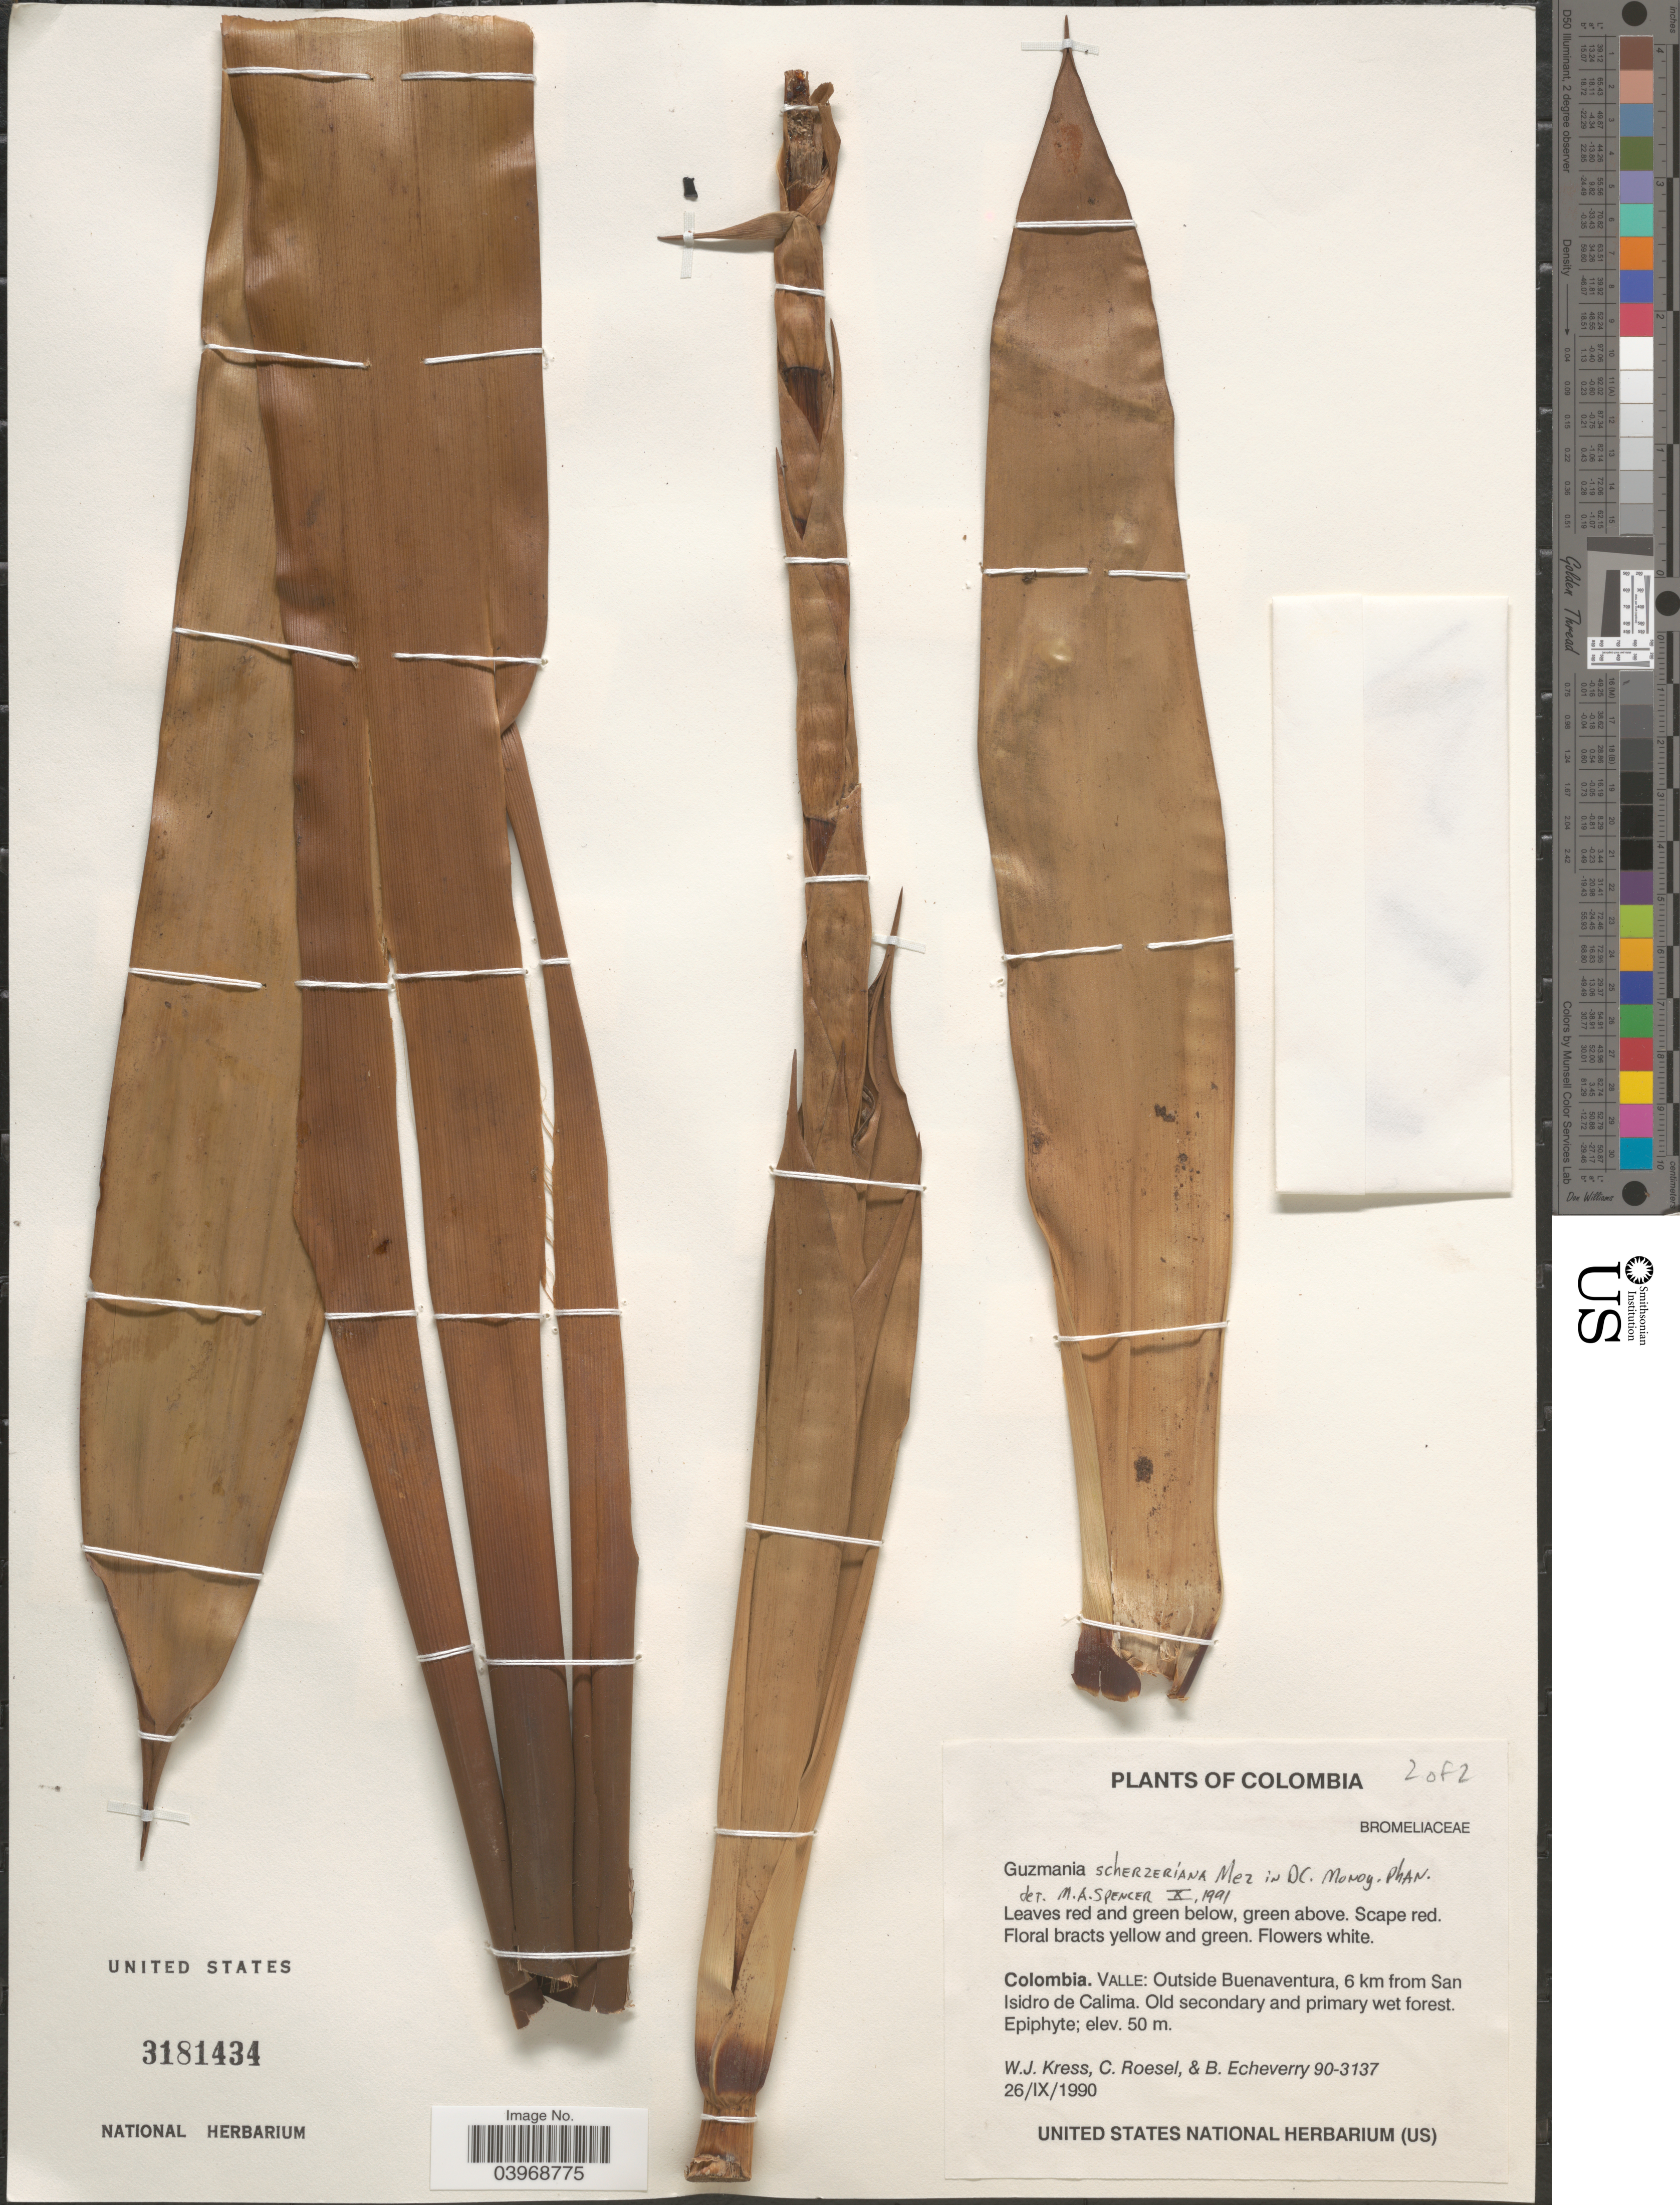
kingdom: Plantae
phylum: Tracheophyta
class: Liliopsida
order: Poales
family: Bromeliaceae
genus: Guzmania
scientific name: Guzmania scherzeriana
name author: Mez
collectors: W. J. Kress, C. S. Roesel & B. Echeverry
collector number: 90-3137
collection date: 1990-09-26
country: Colombia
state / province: Valle del Cauca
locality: Valle: Outside Buenaventura, 6 km from San Isidro de Calima. Old secondary and primary wet forest.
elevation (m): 50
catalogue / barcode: US 3181434